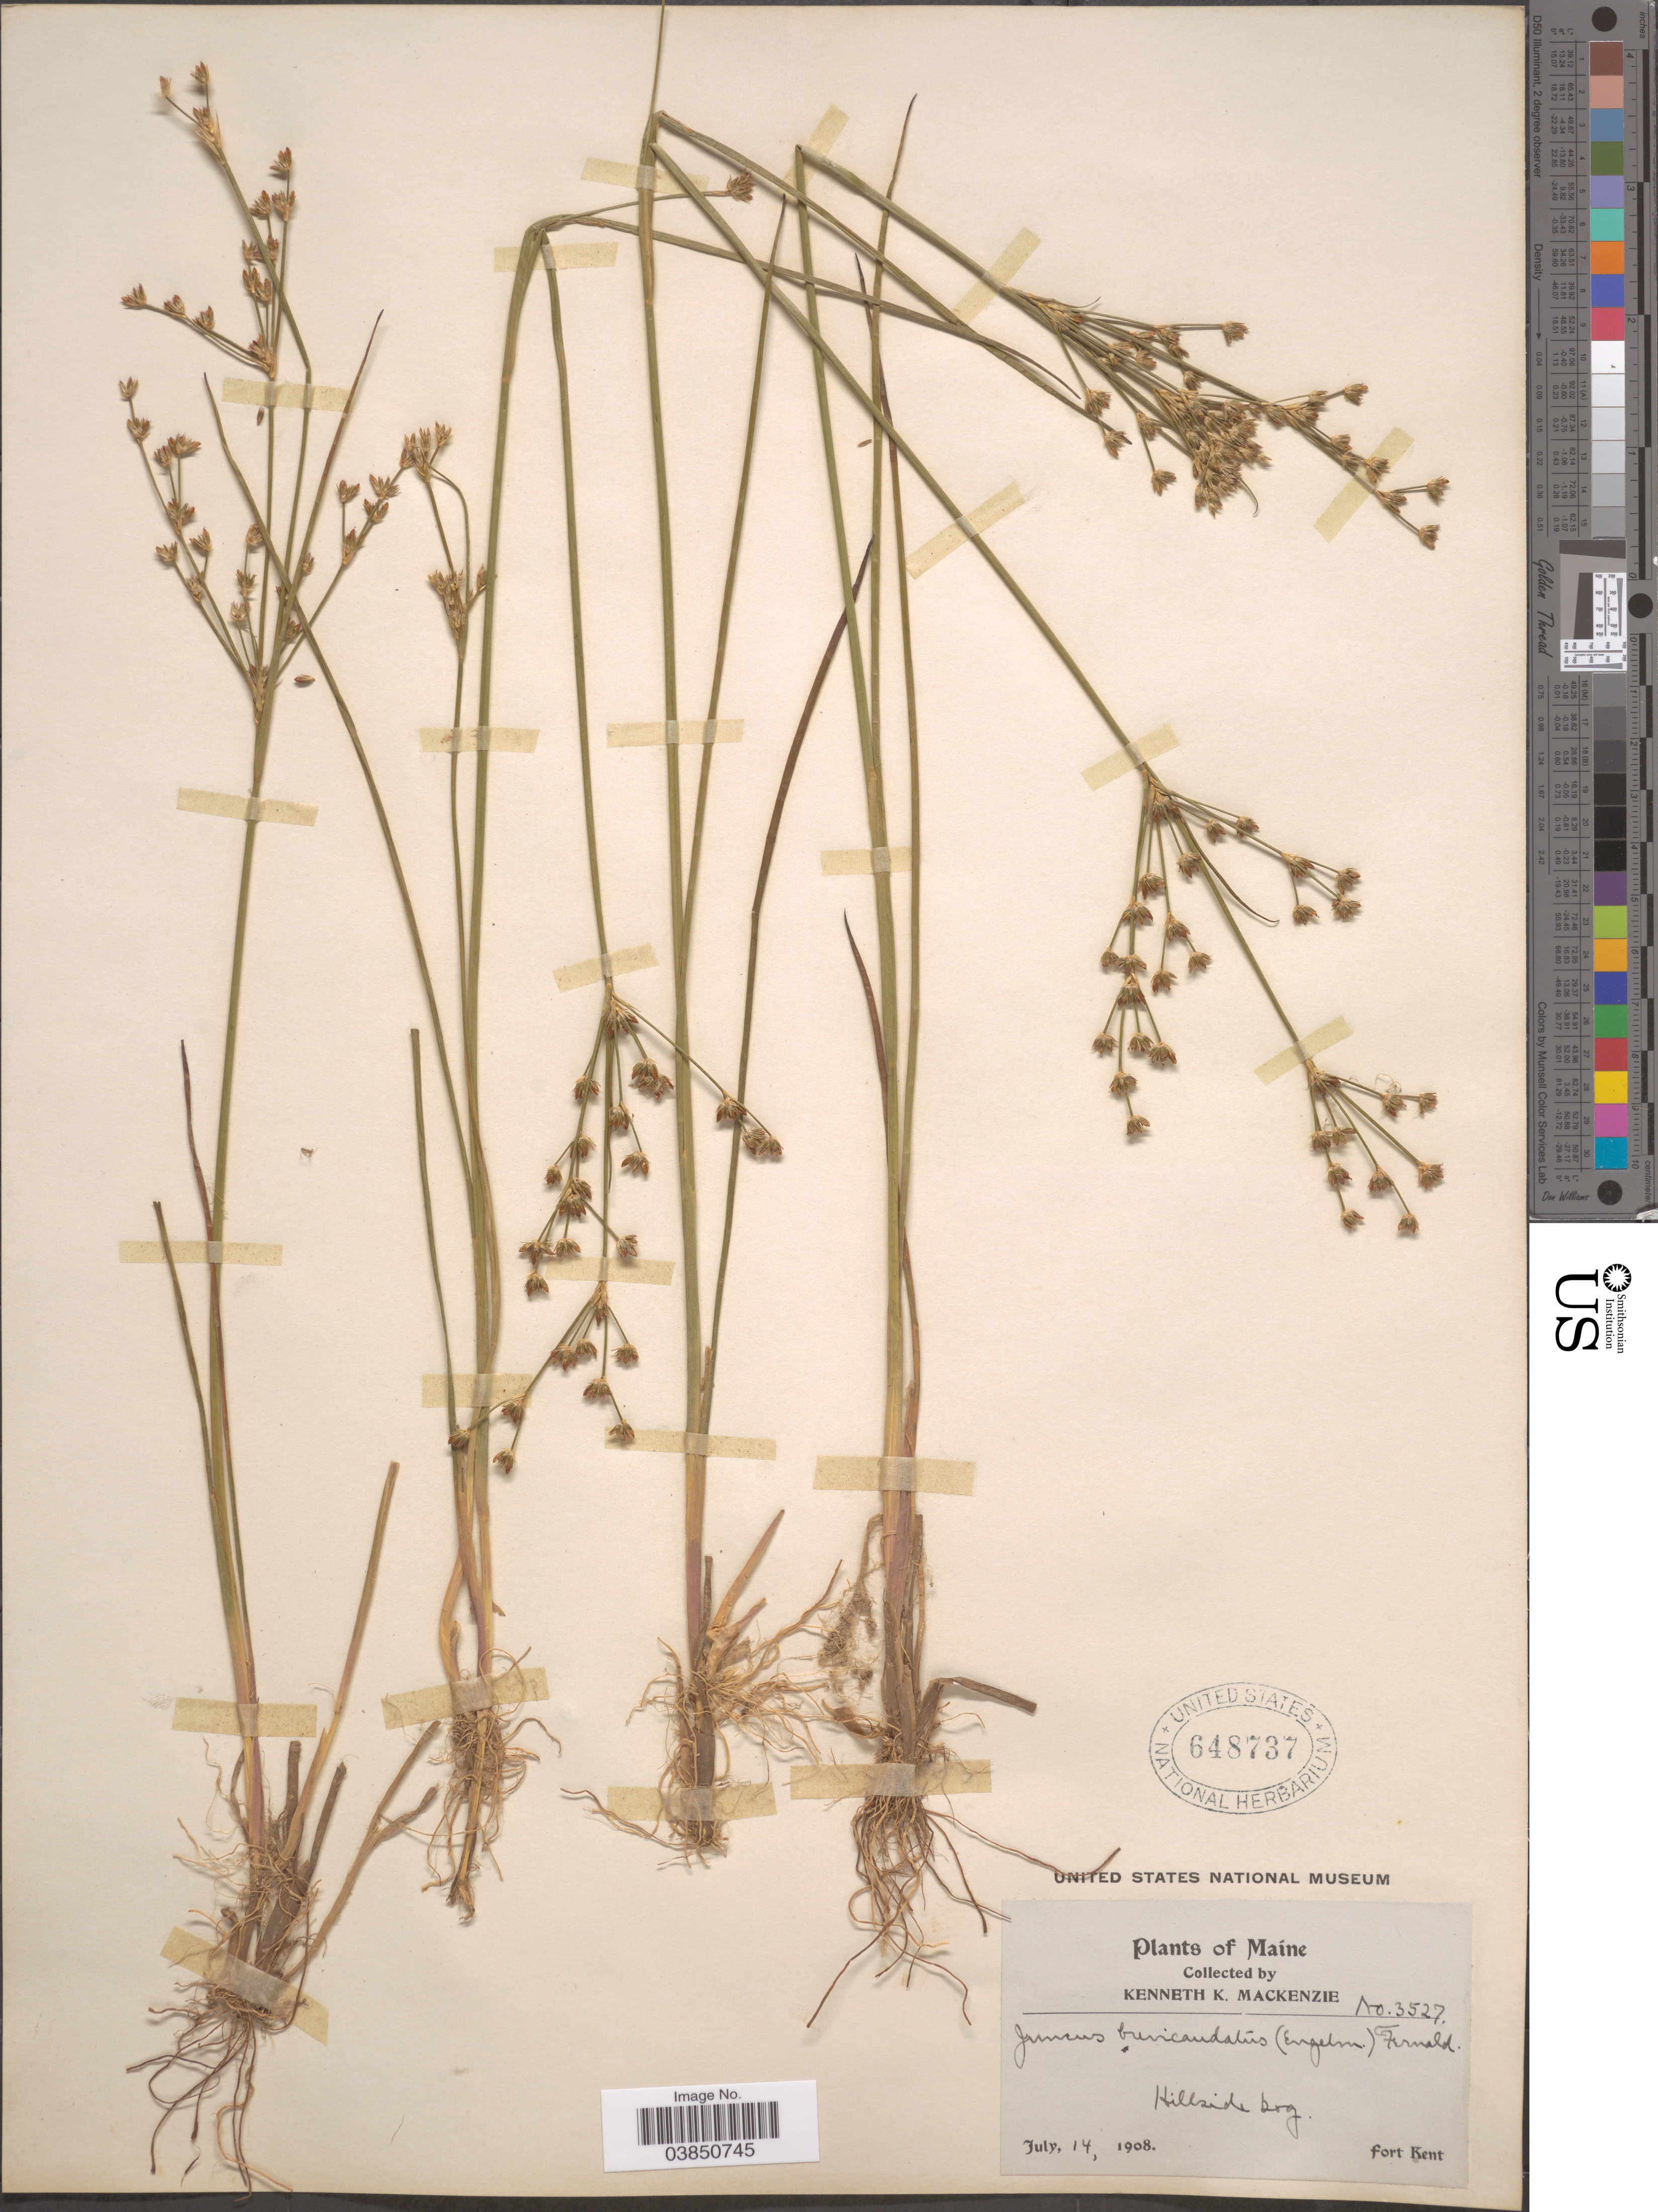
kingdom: Plantae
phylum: Tracheophyta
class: Liliopsida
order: Poales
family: Juncaceae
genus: Juncus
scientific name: Juncus brevicaudatus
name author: (Engelm.) Fernald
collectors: K. K. Mackenzie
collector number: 3527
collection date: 1908-07-14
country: United States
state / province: Maine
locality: Hillside bog. Fort Kent.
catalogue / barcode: US 648737